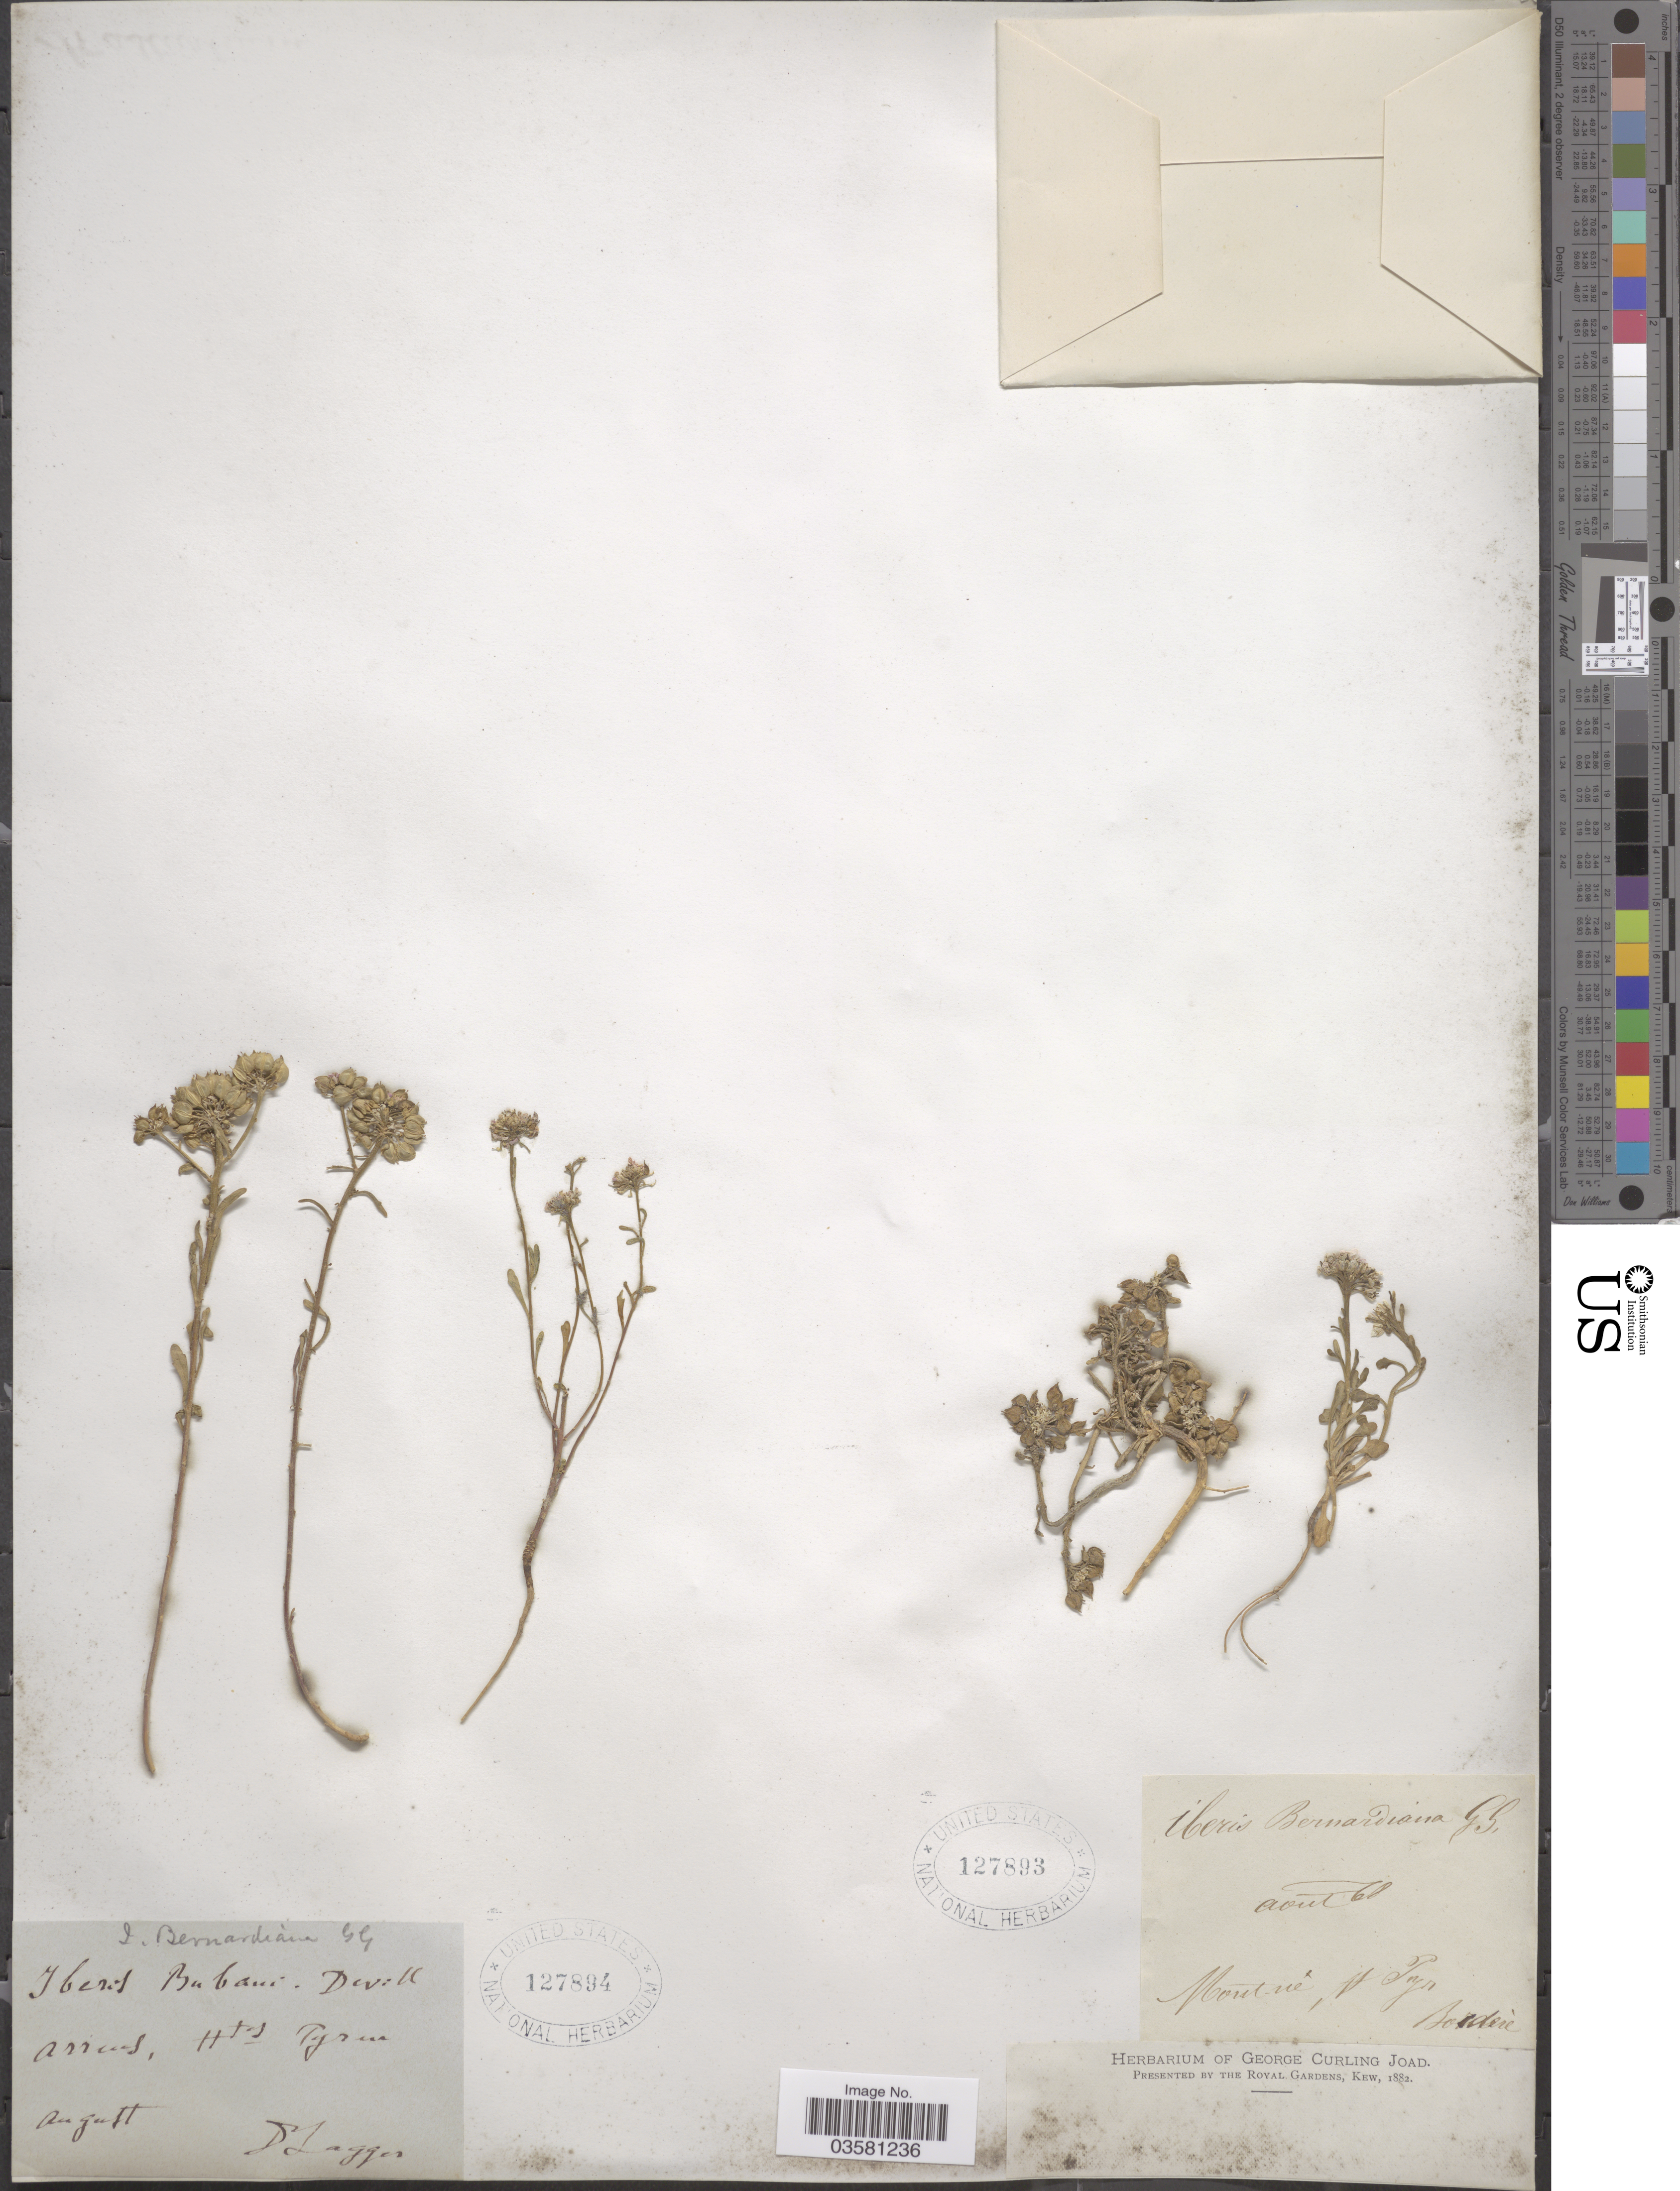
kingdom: Plantae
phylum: Tracheophyta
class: Magnoliopsida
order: Brassicales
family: Brassicaceae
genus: Iberis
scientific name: Iberis bernardiana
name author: Godr. & Gren.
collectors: -. Bordère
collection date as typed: Transcribed d/m/y: /8/68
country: France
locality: Montue, H Pyr.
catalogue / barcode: US 127893